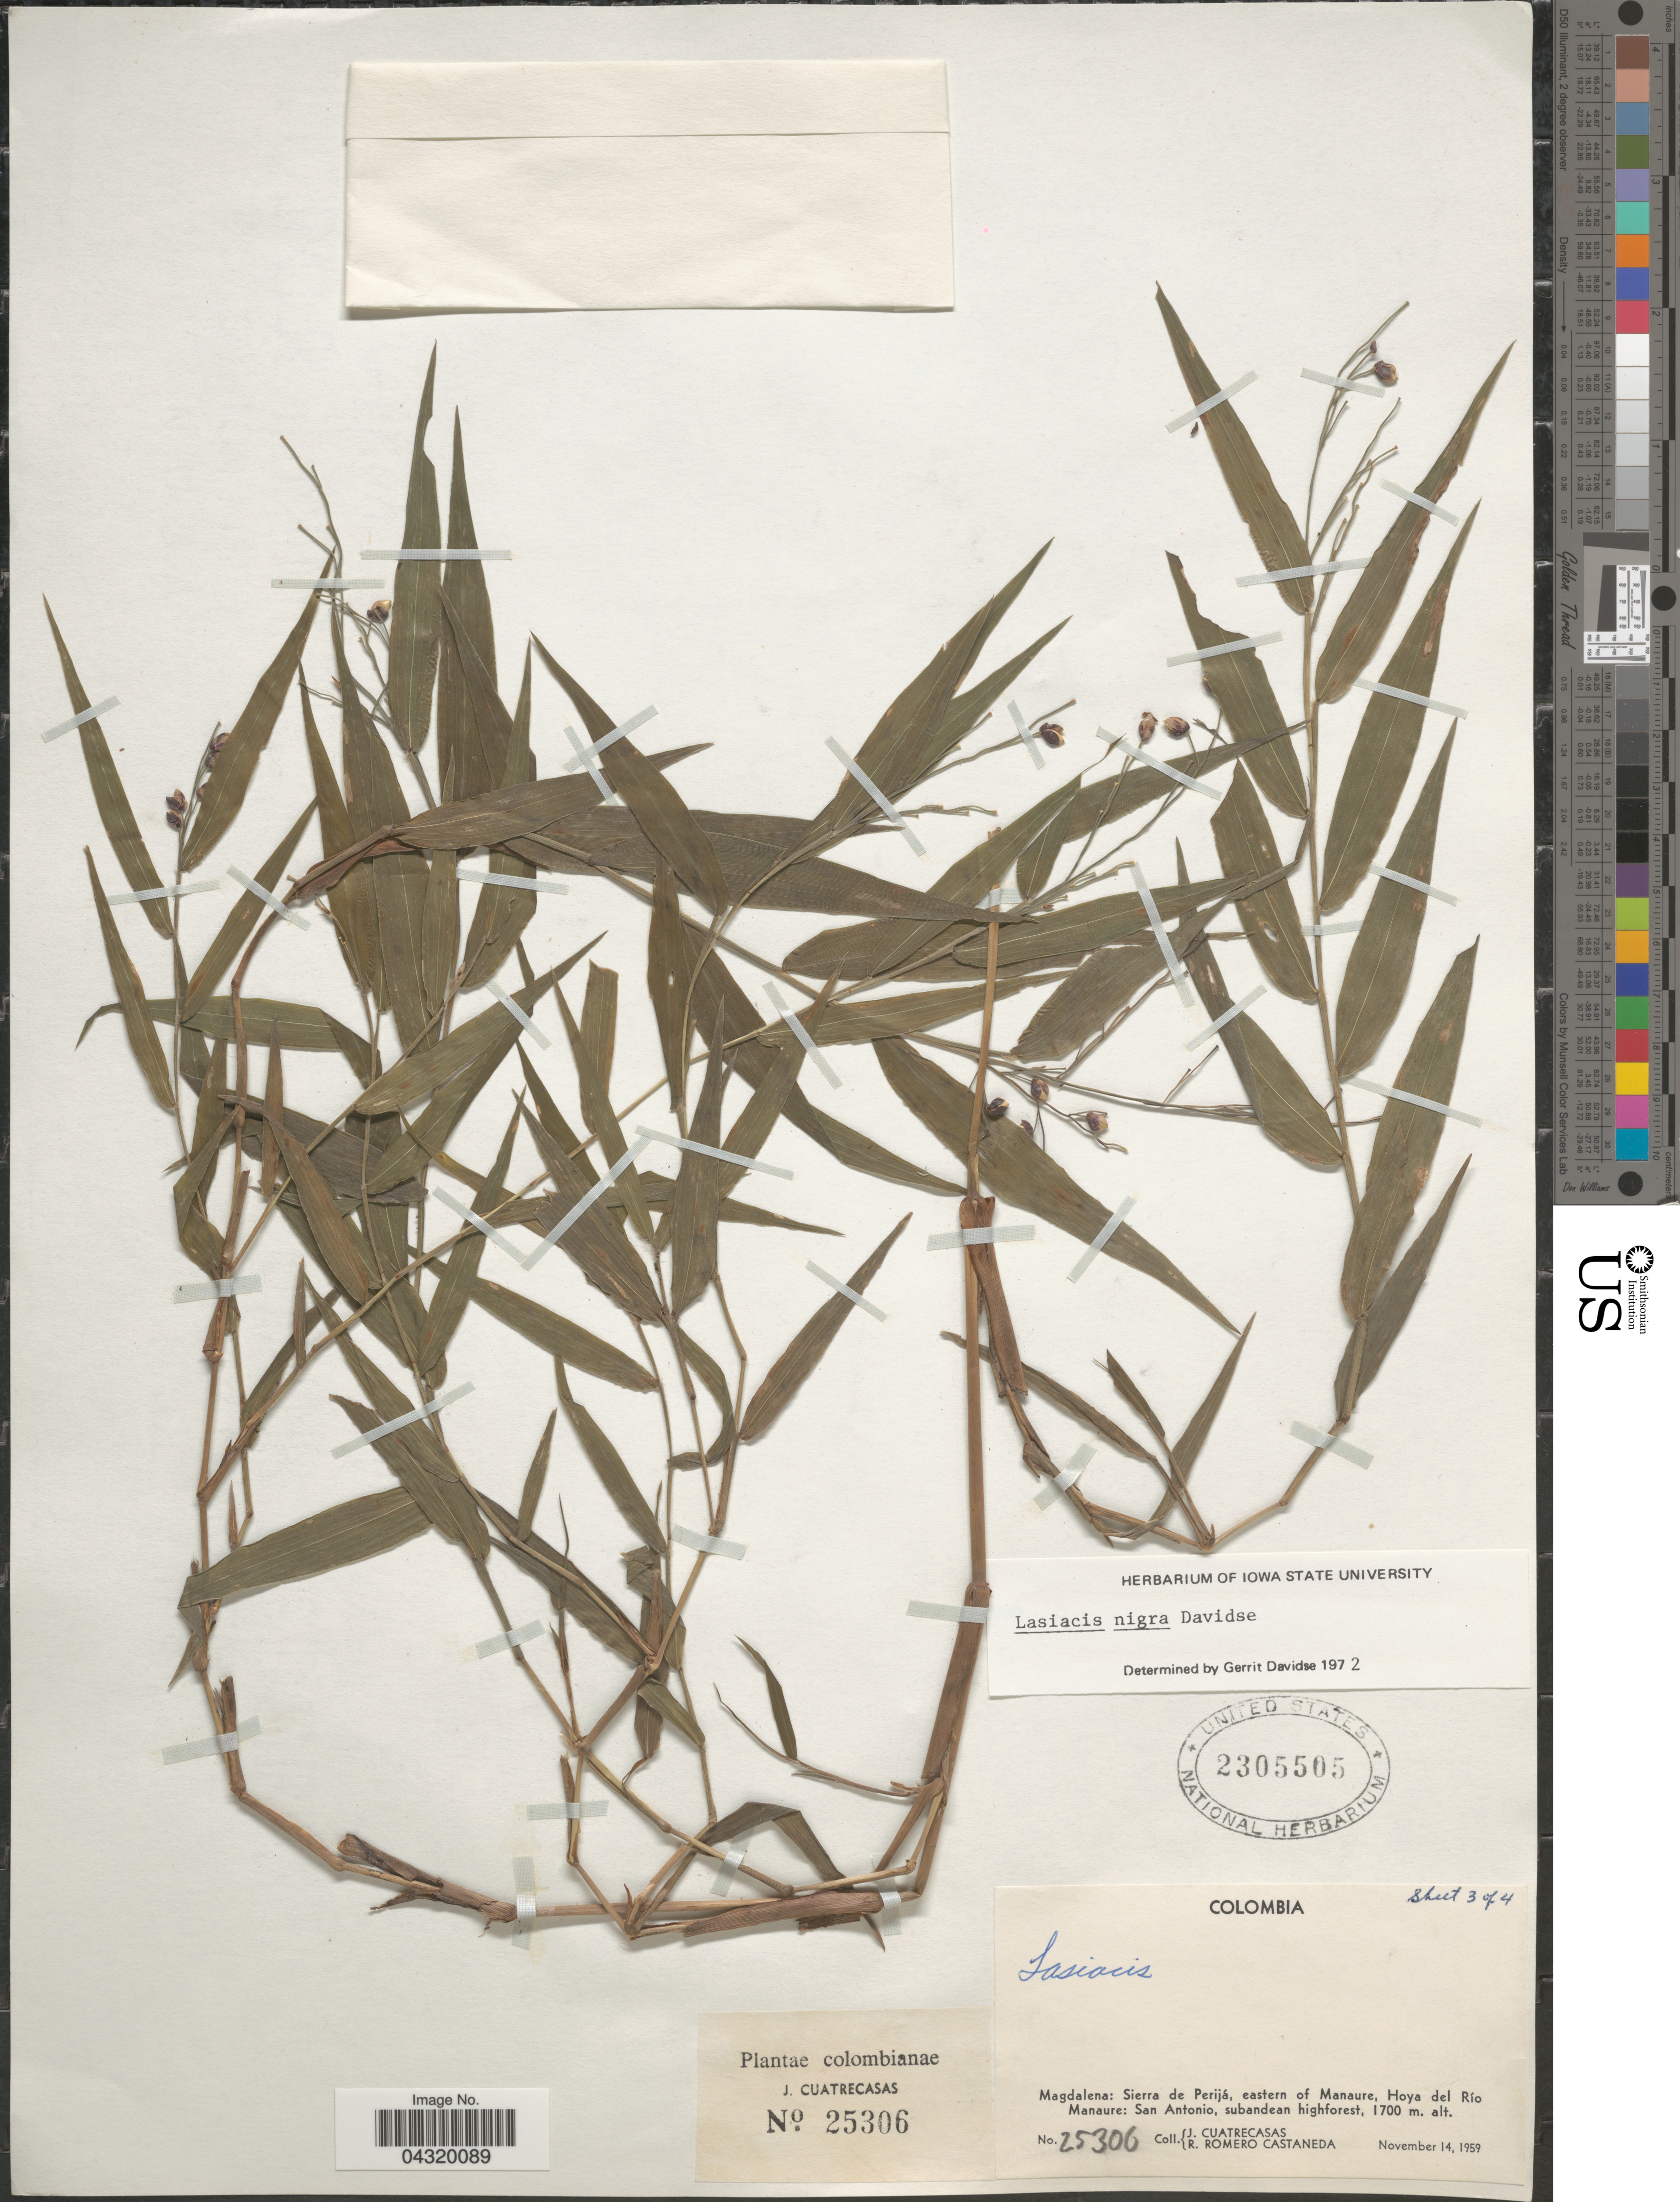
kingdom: Plantae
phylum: Tracheophyta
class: Liliopsida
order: Poales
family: Poaceae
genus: Lasiacis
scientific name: Lasiacis nigra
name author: Davidse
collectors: J. Cuatrecasas & R. Romero Castañeda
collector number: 25306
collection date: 1959-11-14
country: Colombia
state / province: Magdalena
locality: Colombianae. Sierra de Perijá, eastern of Manaure, Hoya del Río Manaure: San Antonio, subandean highforest.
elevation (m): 1700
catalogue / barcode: US 2305505